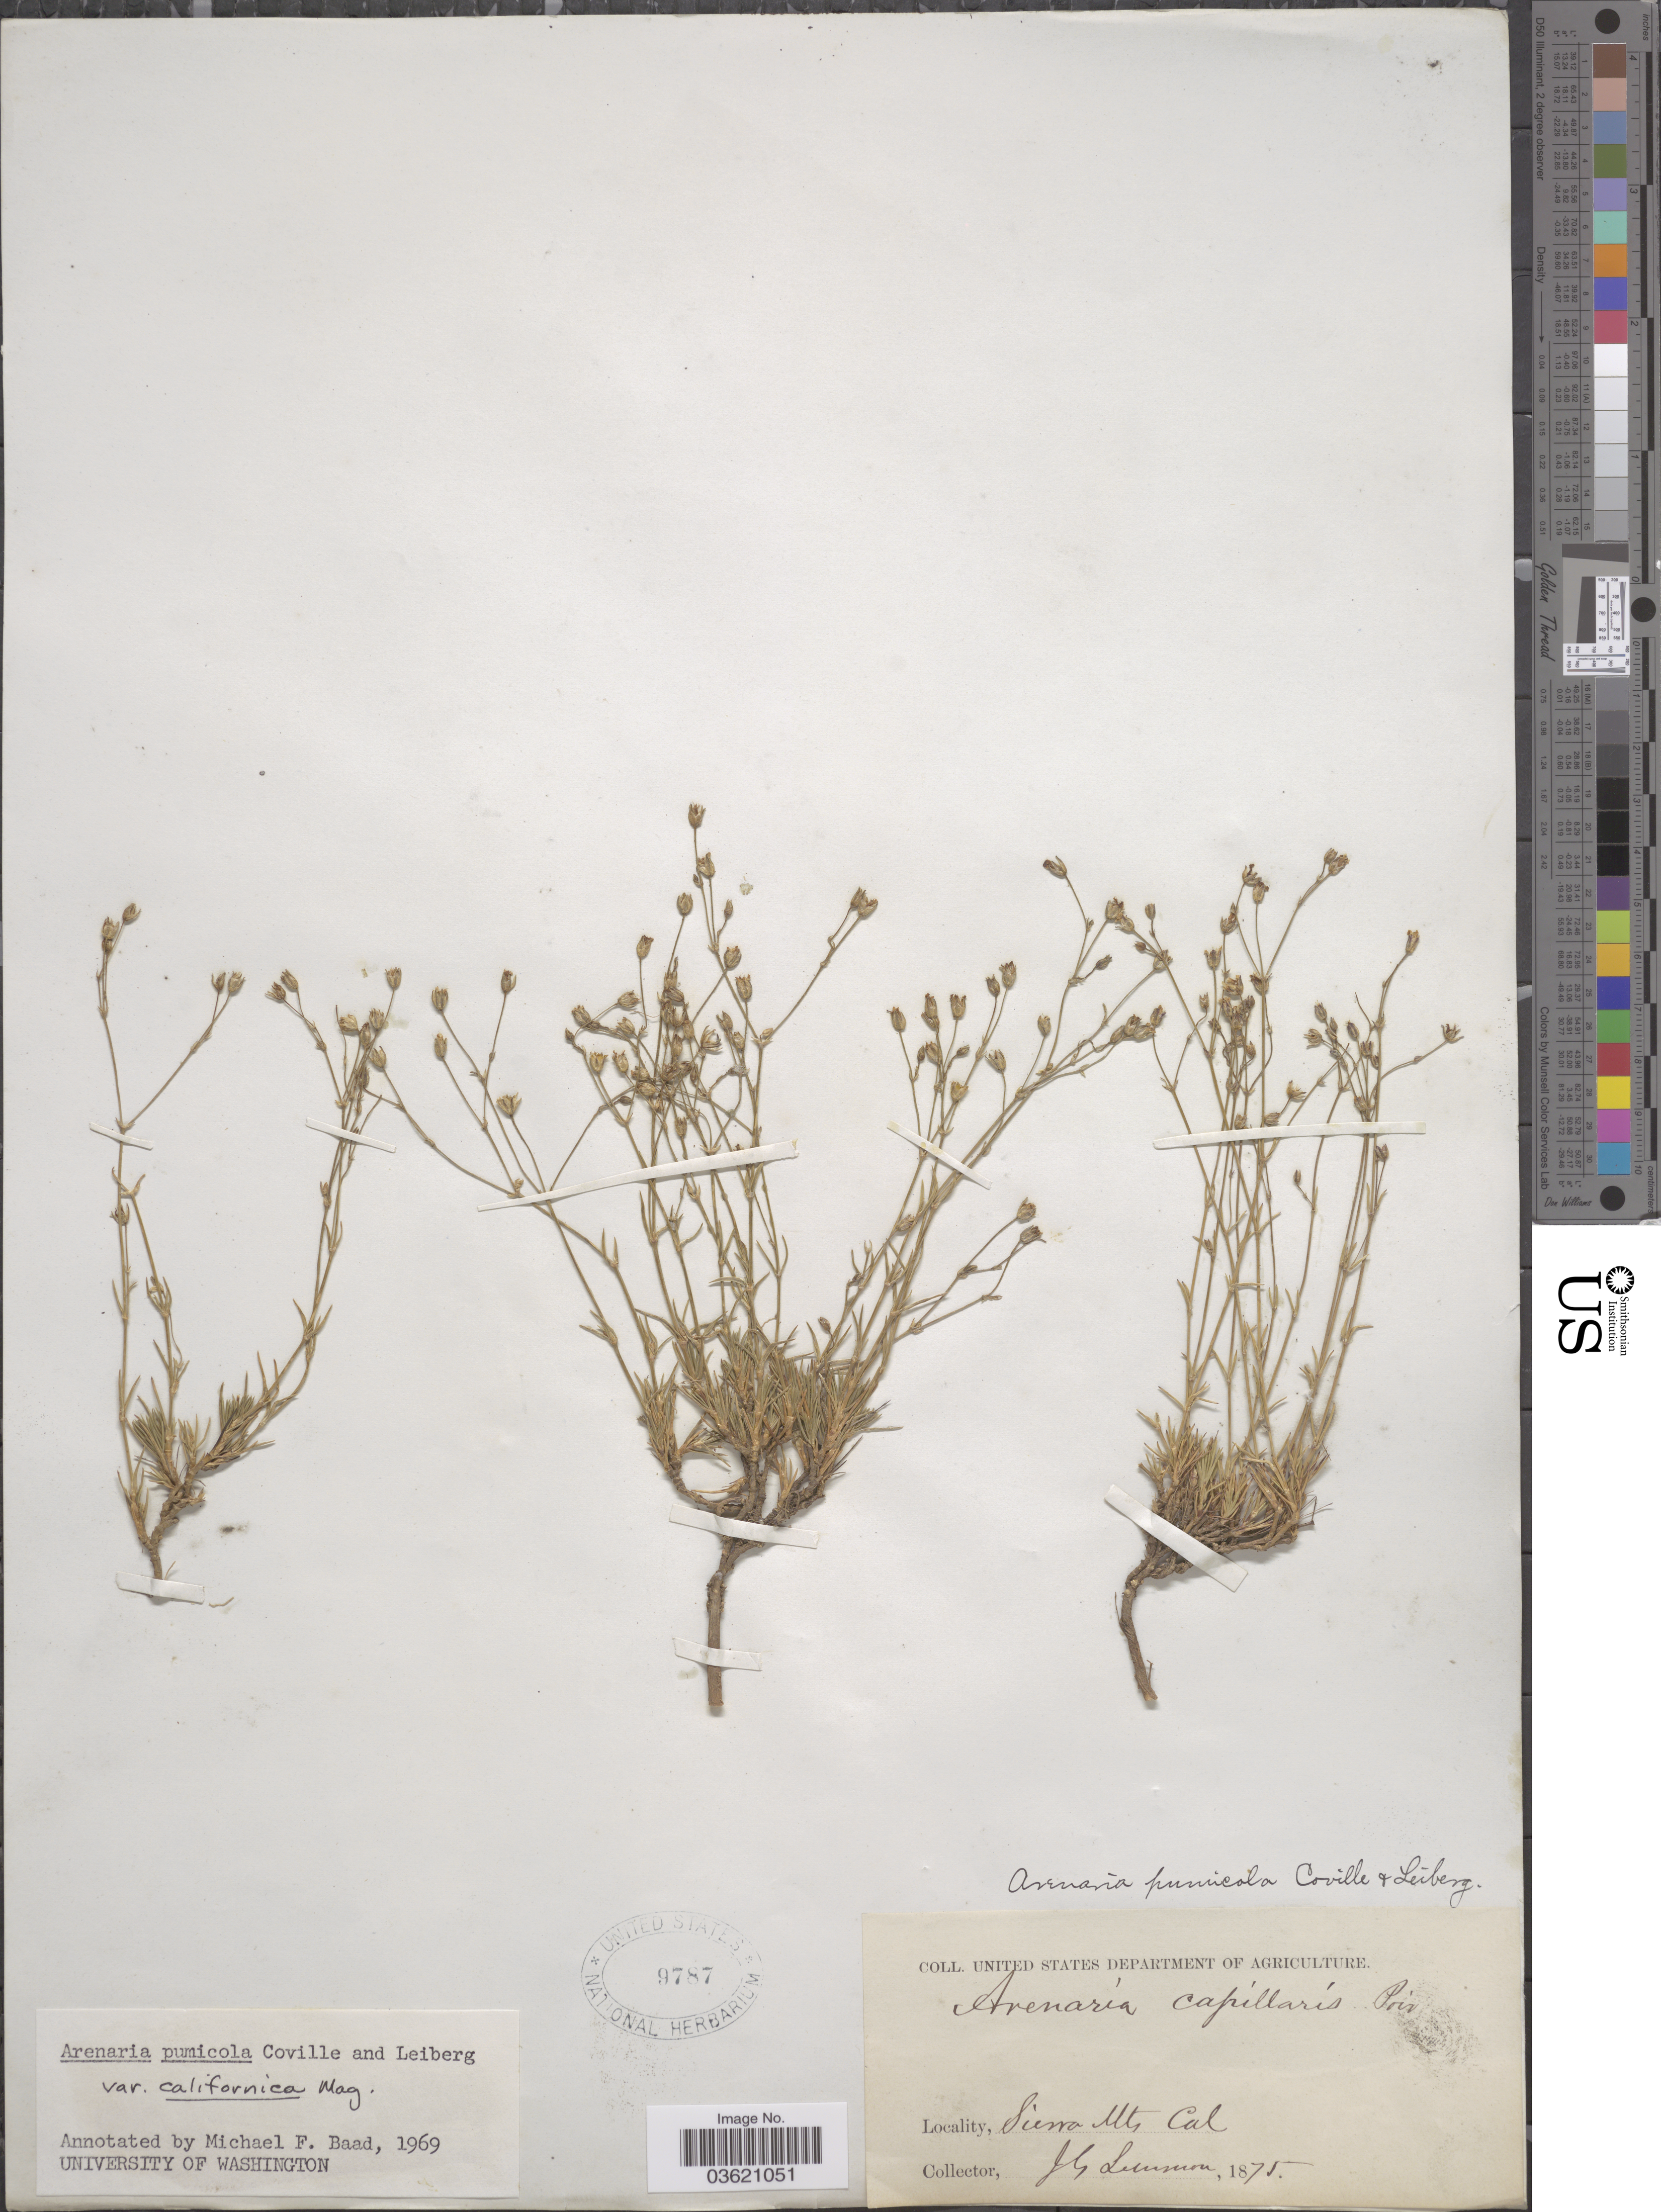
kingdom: Plantae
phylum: Tracheophyta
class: Magnoliopsida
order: Caryophyllales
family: Caryophyllaceae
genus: Eremogone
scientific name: Eremogone aculeata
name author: (S. Watson) Ikonn.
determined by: U.S. National Herbarium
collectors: J. Lemmon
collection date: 1875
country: United States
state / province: California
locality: Sierra Mts.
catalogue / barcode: US 9787